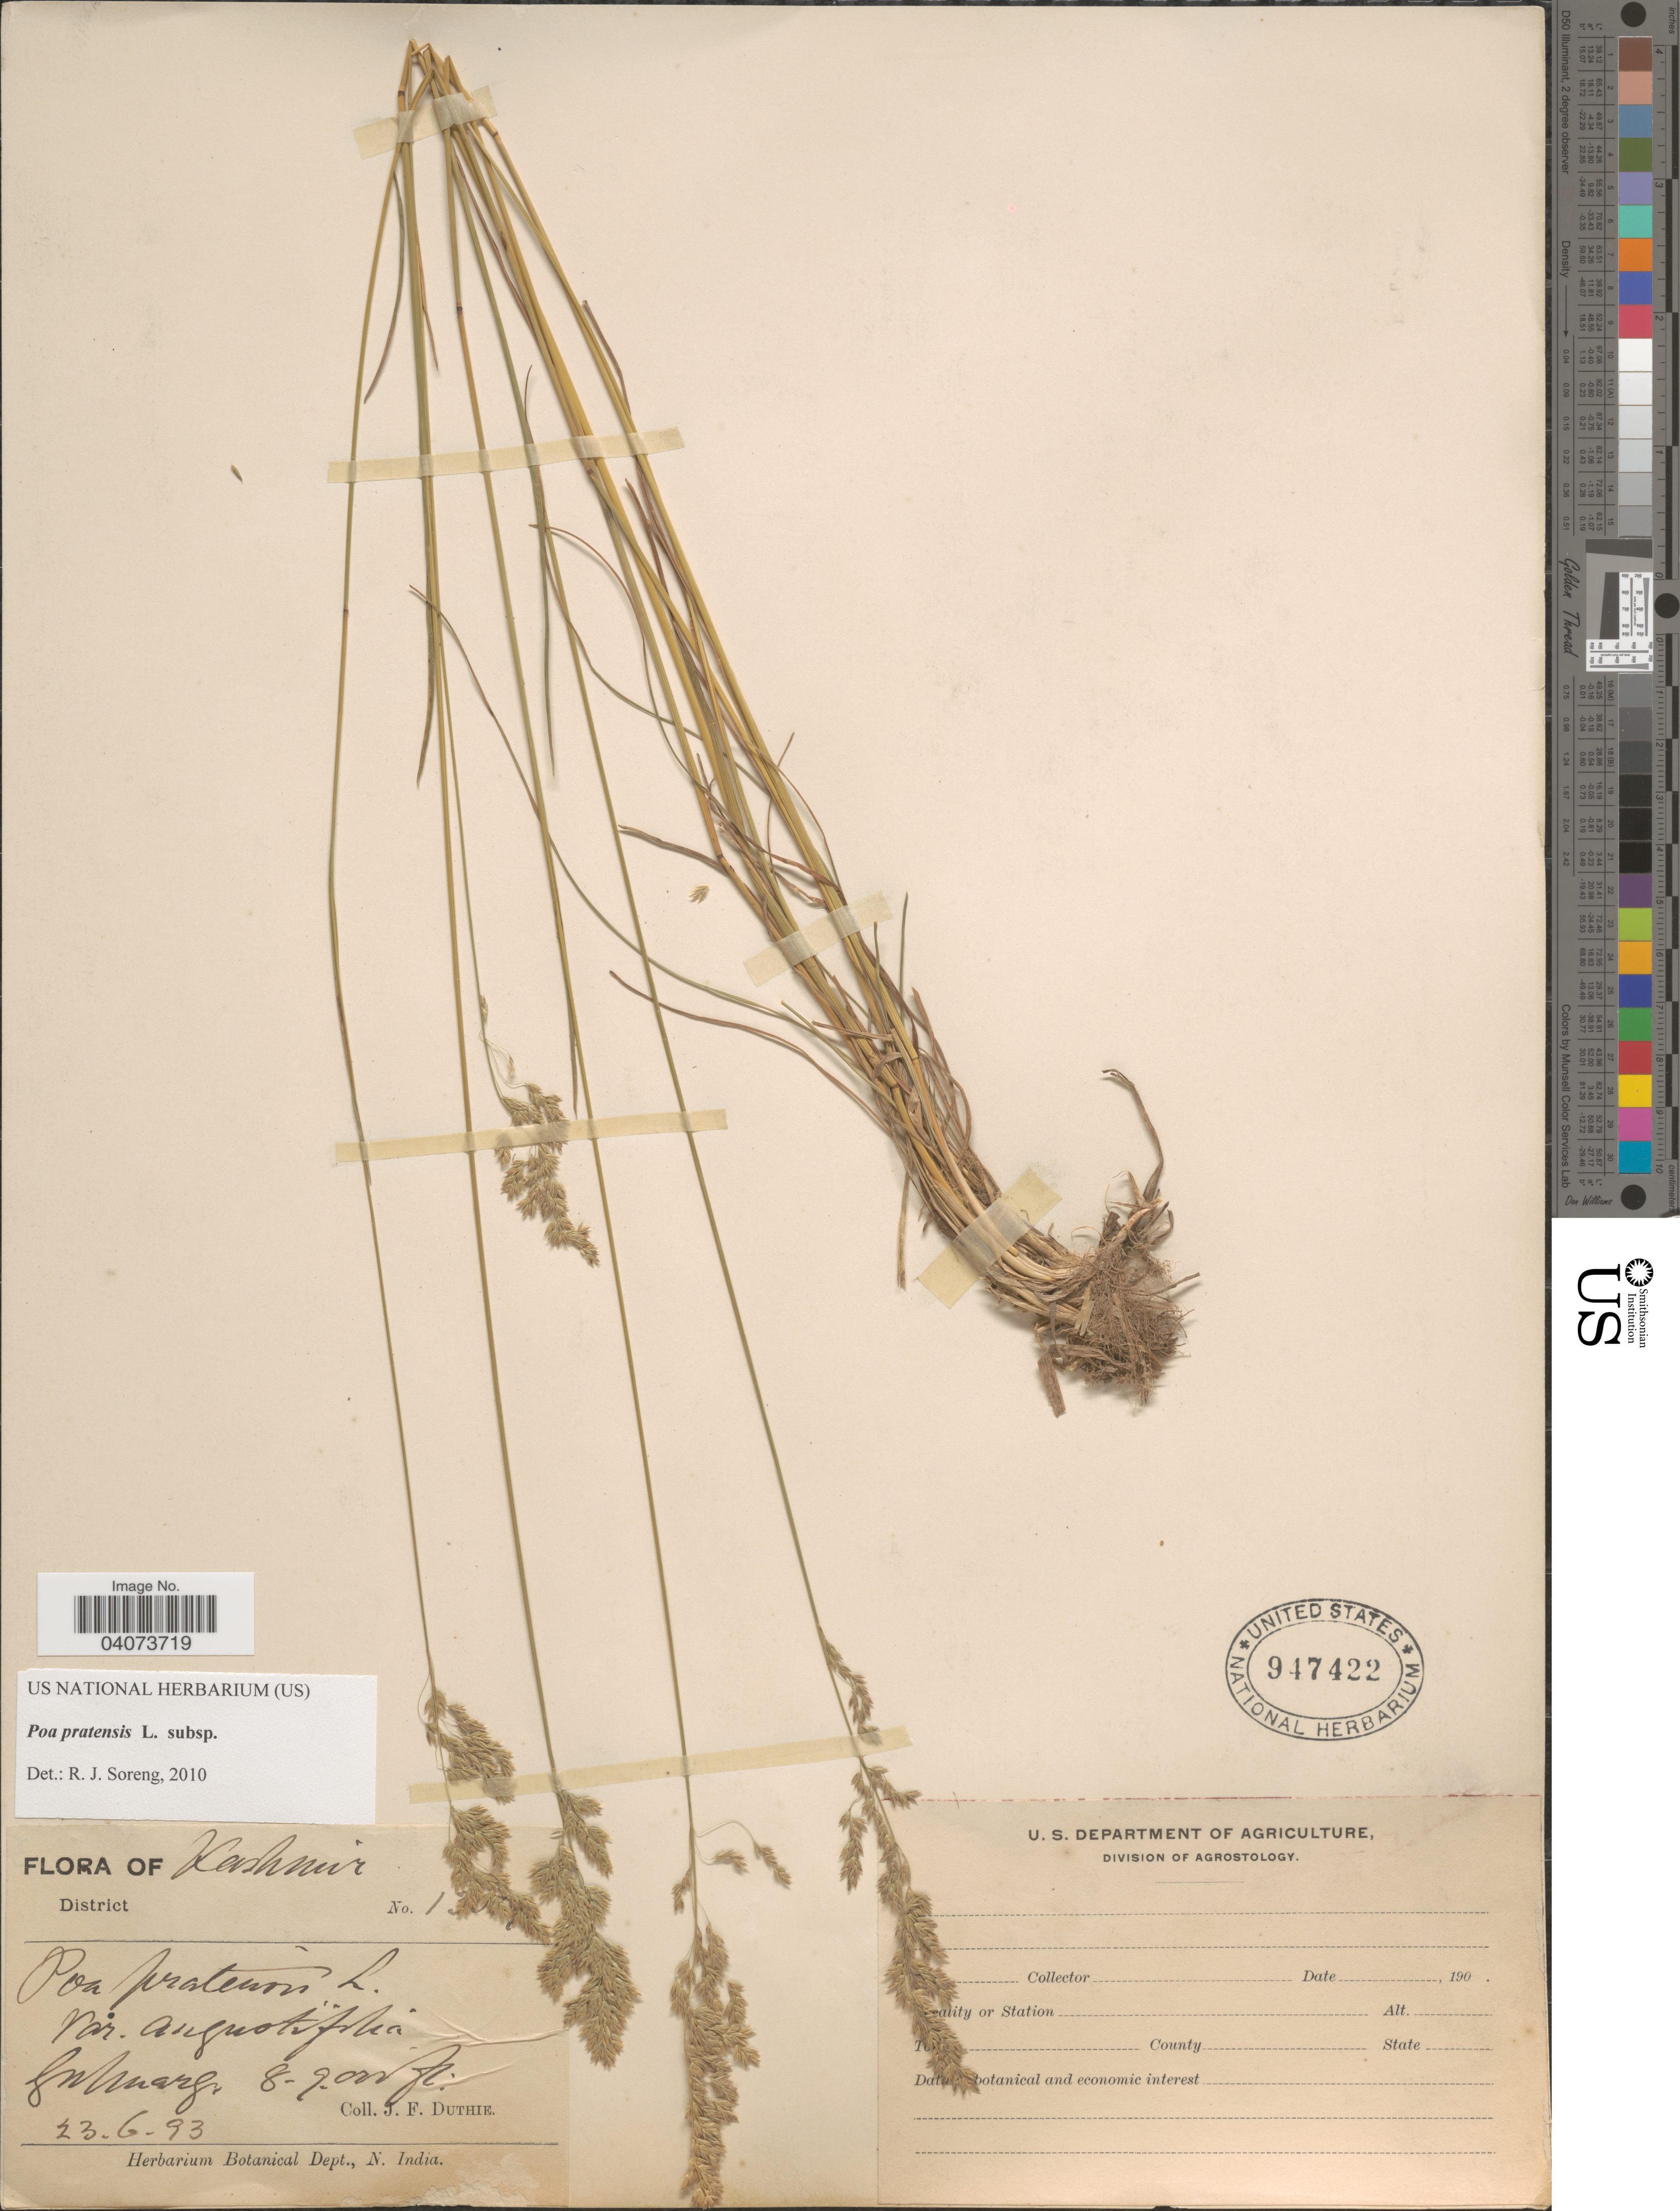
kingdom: Plantae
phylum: Tracheophyta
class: Liliopsida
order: Poales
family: Poaceae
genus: Poa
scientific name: Poa pratensis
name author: L.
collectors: J. F. Duthie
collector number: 1!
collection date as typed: Transcribed d/m/y: 23/6/93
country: India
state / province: Jammu and Kashmir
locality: Kashmir. Gulmarg.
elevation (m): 2438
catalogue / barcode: US 947422